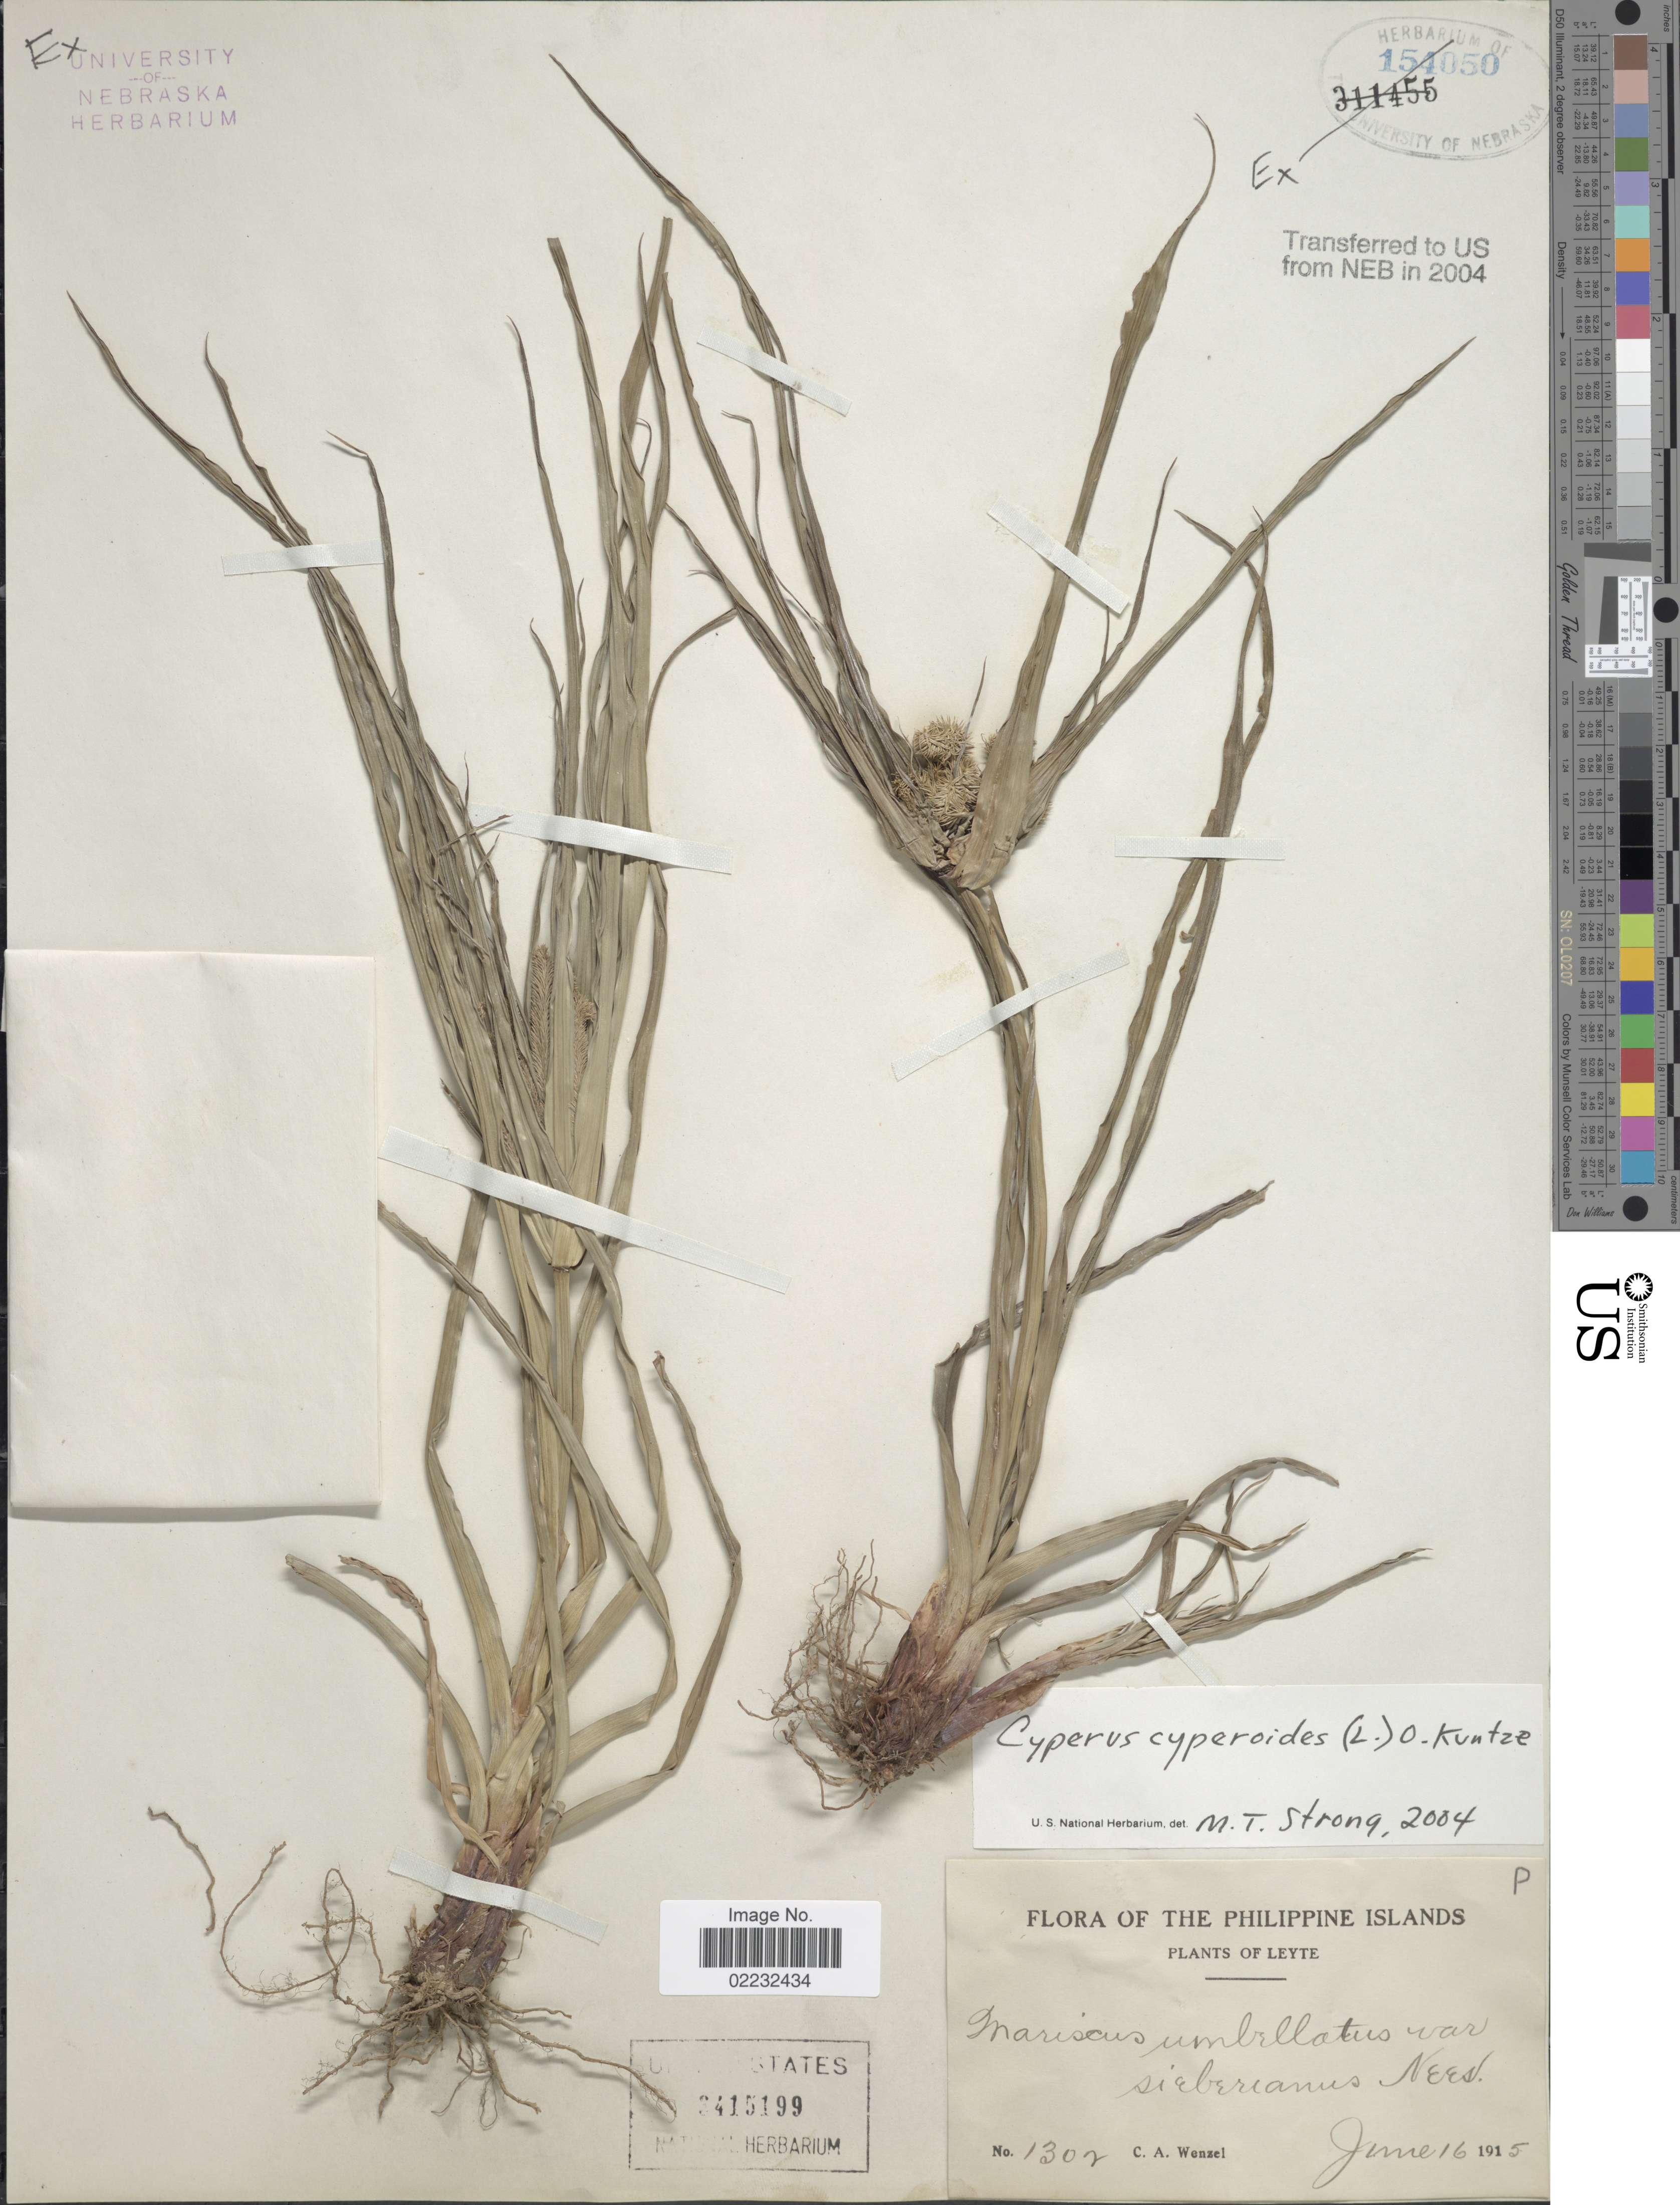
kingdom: Plantae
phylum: Tracheophyta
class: Liliopsida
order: Poales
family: Cyperaceae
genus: Cyperus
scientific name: Cyperus cyperoides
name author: (L.) Kuntze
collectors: C. Wenzel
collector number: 1302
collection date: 1915-06-16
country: Philippines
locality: Leyte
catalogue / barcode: US 3415199